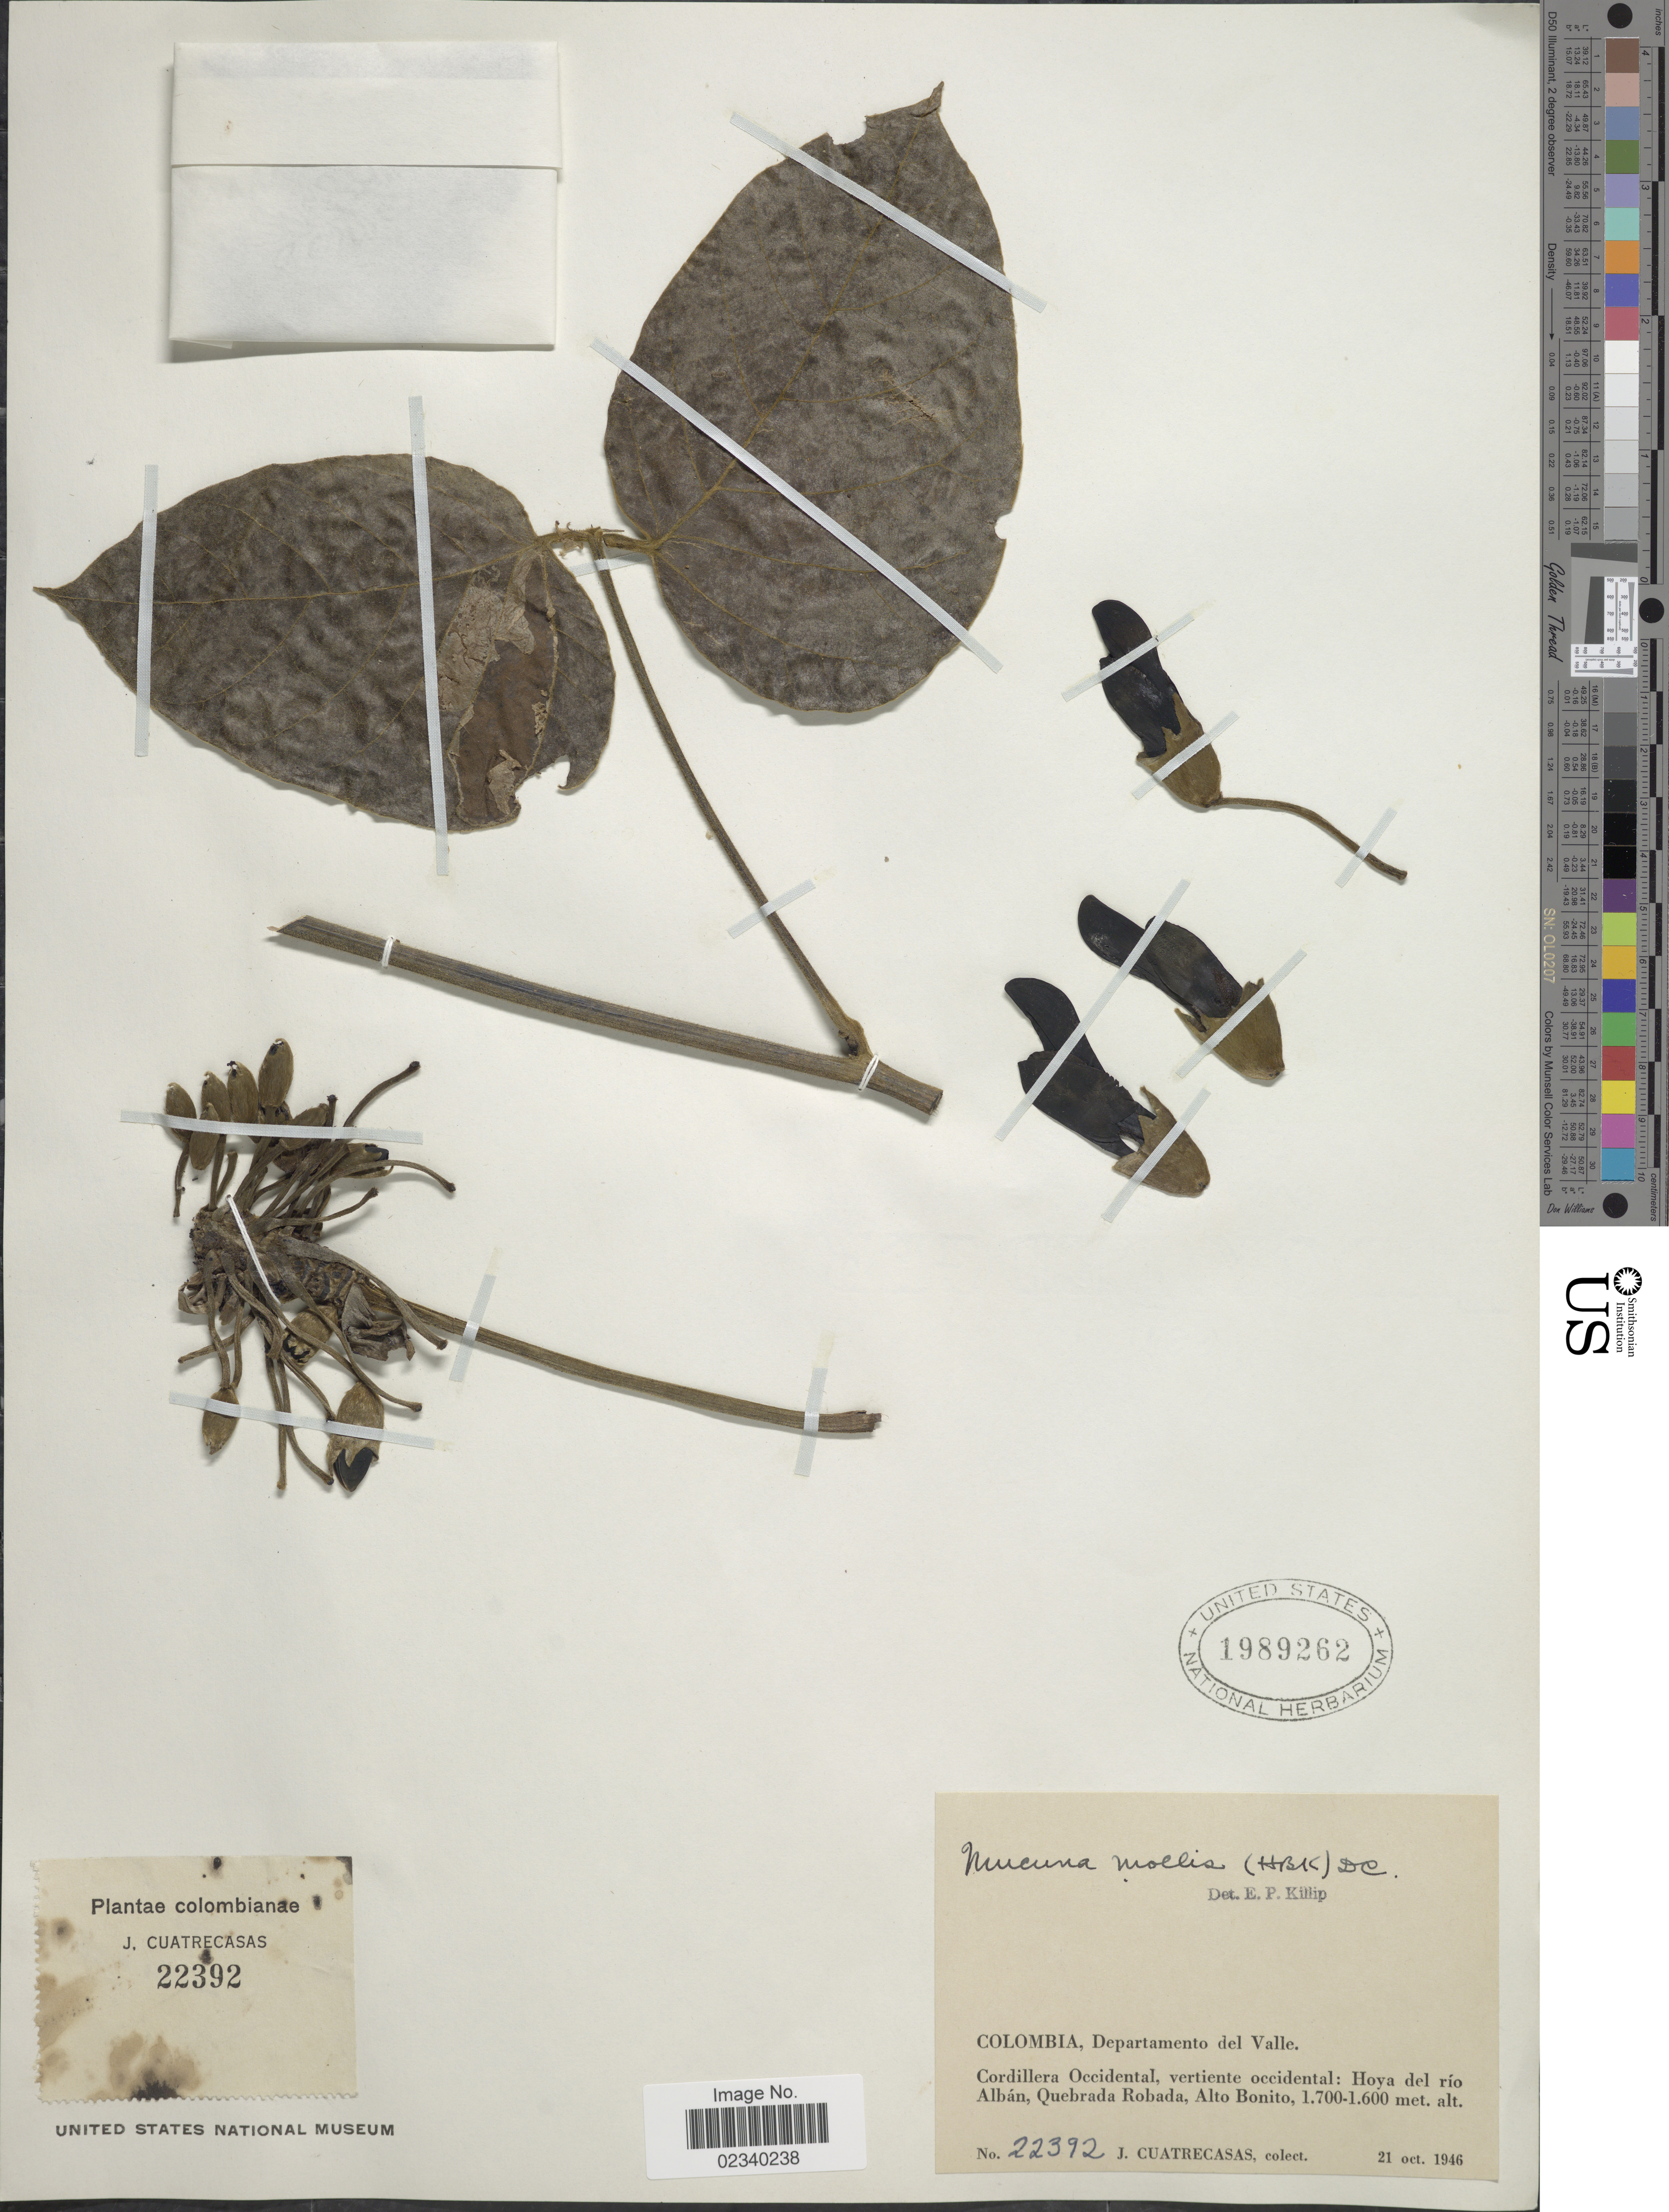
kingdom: Plantae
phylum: Tracheophyta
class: Magnoliopsida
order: Fabales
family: Fabaceae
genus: Mucuna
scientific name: Mucuna mollis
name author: (Kunth) DC.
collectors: J. Cuatrecasas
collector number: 22392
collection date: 1946-10-21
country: Colombia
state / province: Valle del Cauca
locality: Departamento del Valle. Cordillera Occidental, vertiente occidental: Hoya del Rio Alban, Quebrada Robada, Alto Bonito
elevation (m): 1600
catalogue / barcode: US 1989262